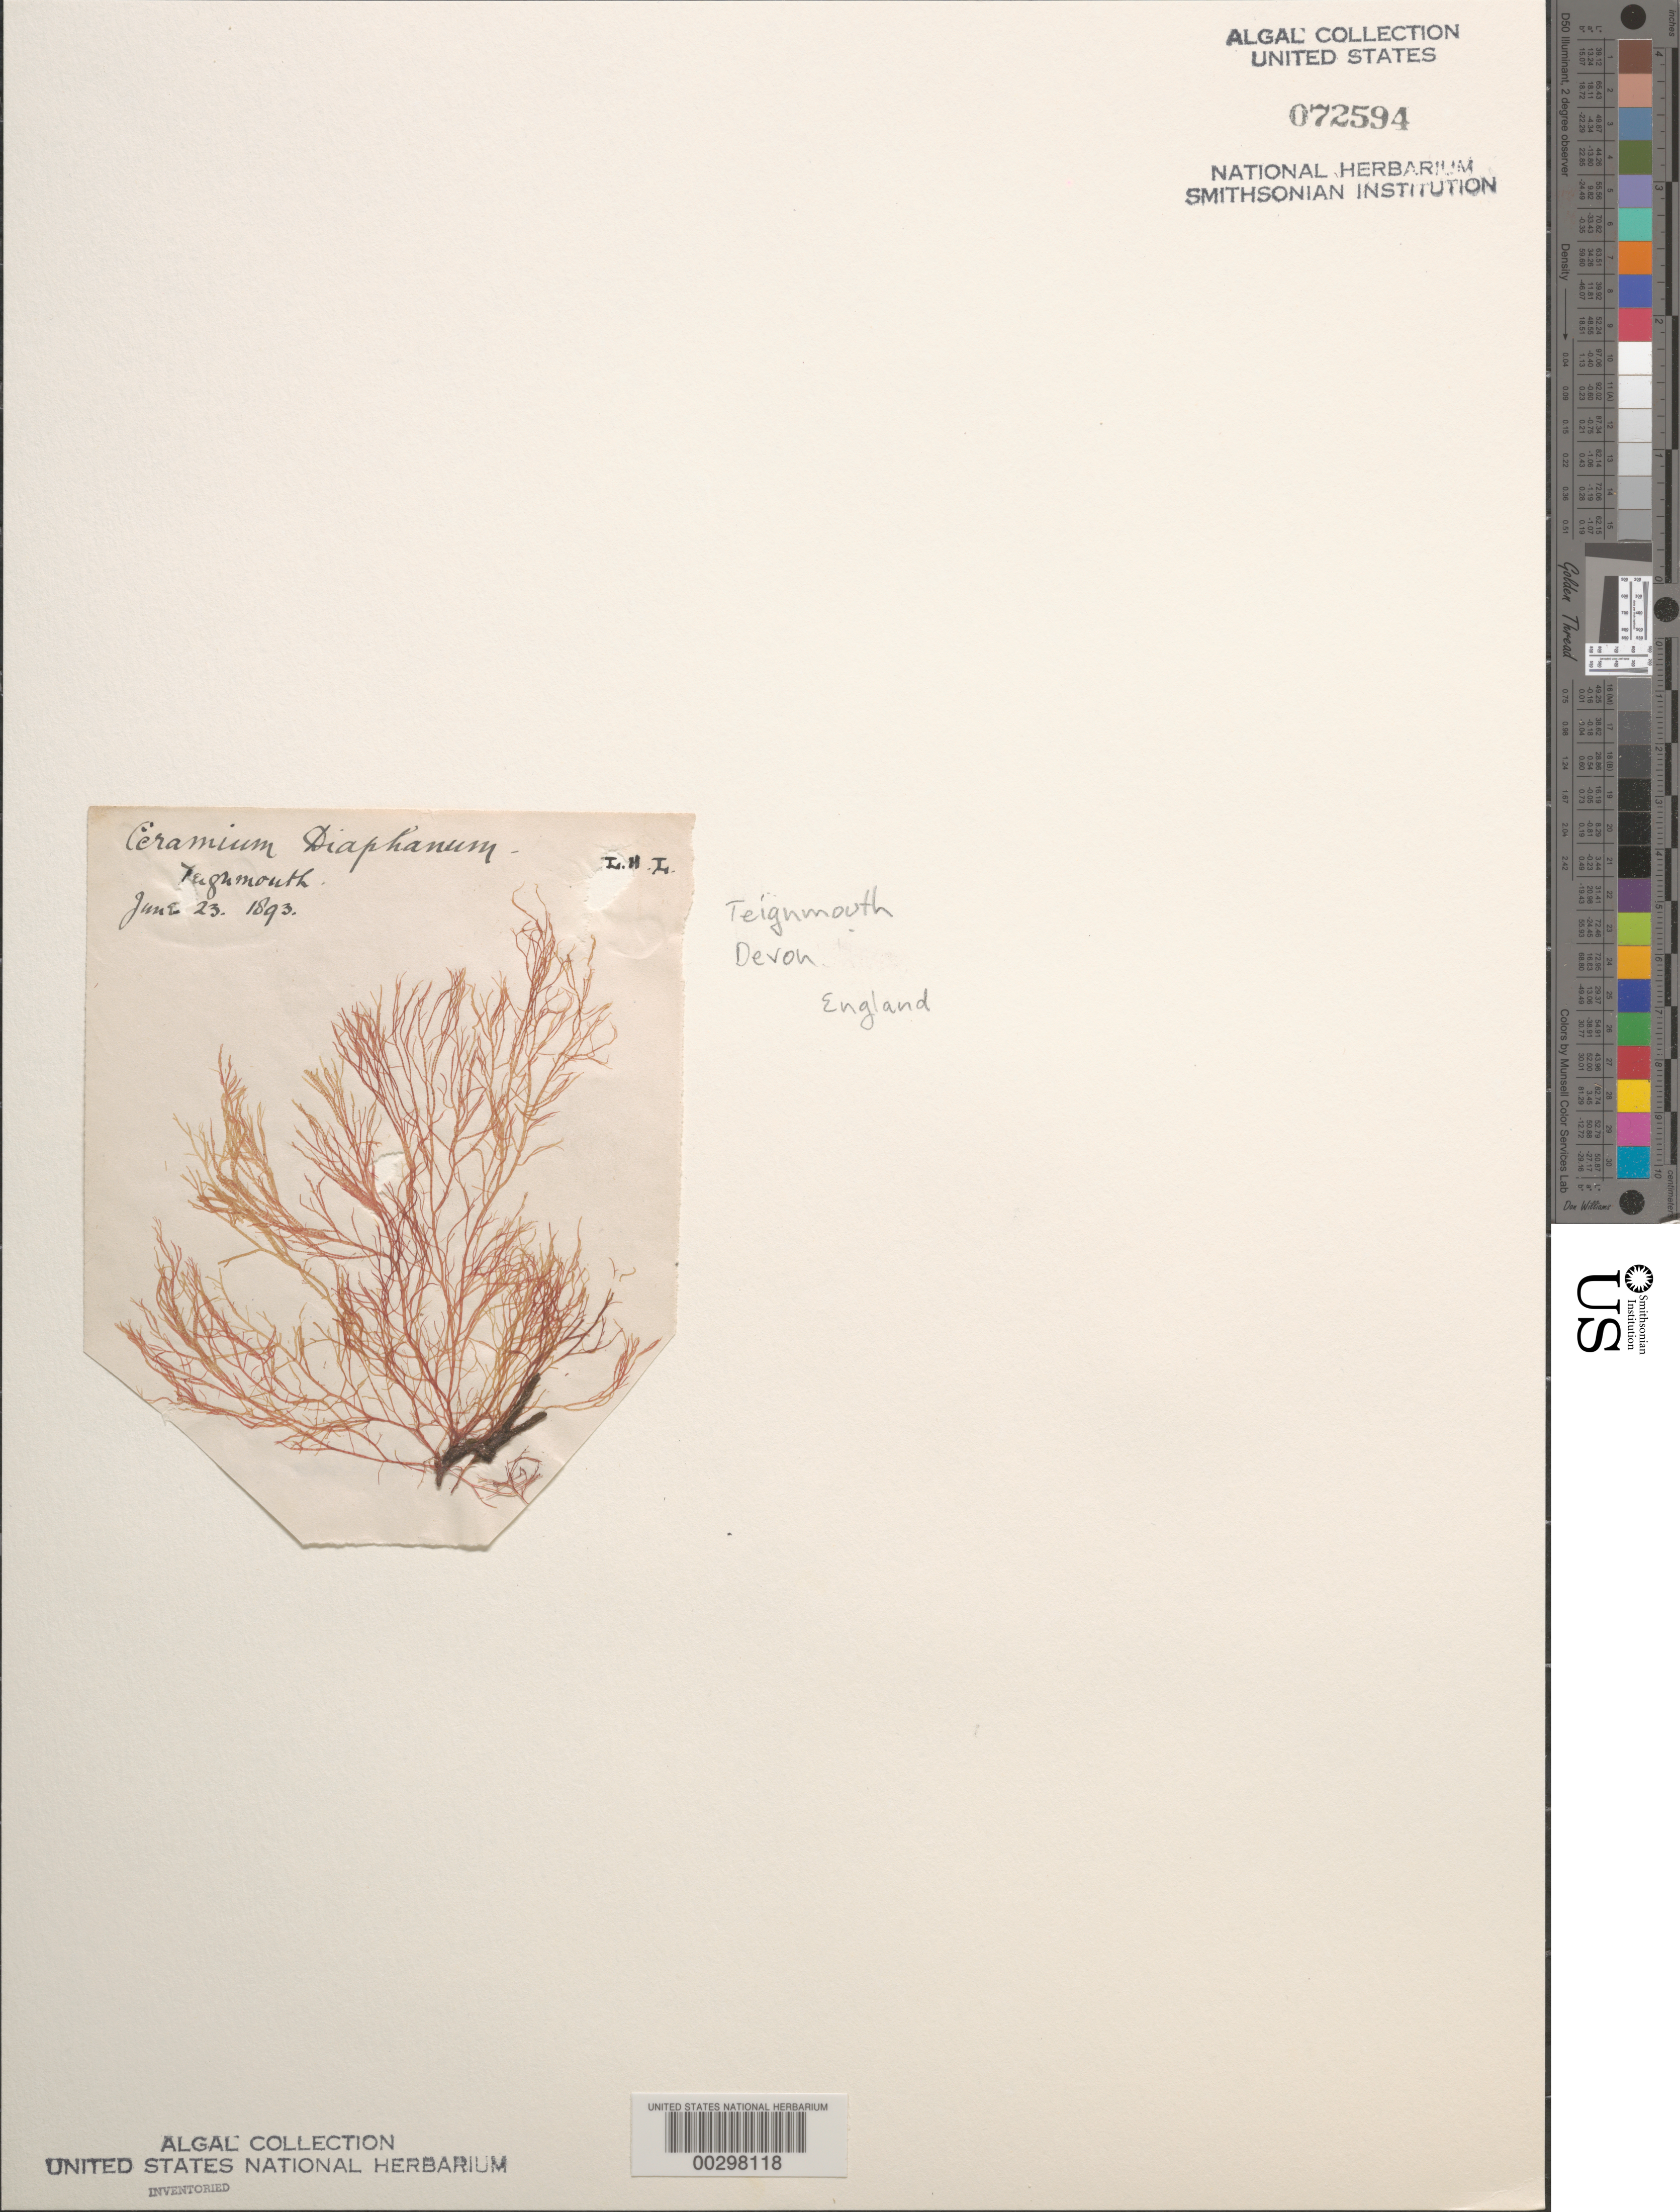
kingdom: Plantae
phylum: Rhodophyta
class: Florideophyceae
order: Ceramiales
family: Ceramiaceae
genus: Ceramium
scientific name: Ceramium diaphanum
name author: (Lightf.) Roth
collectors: L.H.L.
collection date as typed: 23 Jun 1893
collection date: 1893-06-23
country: United Kingdom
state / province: England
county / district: Devon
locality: Teignmouth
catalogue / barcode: US 72594